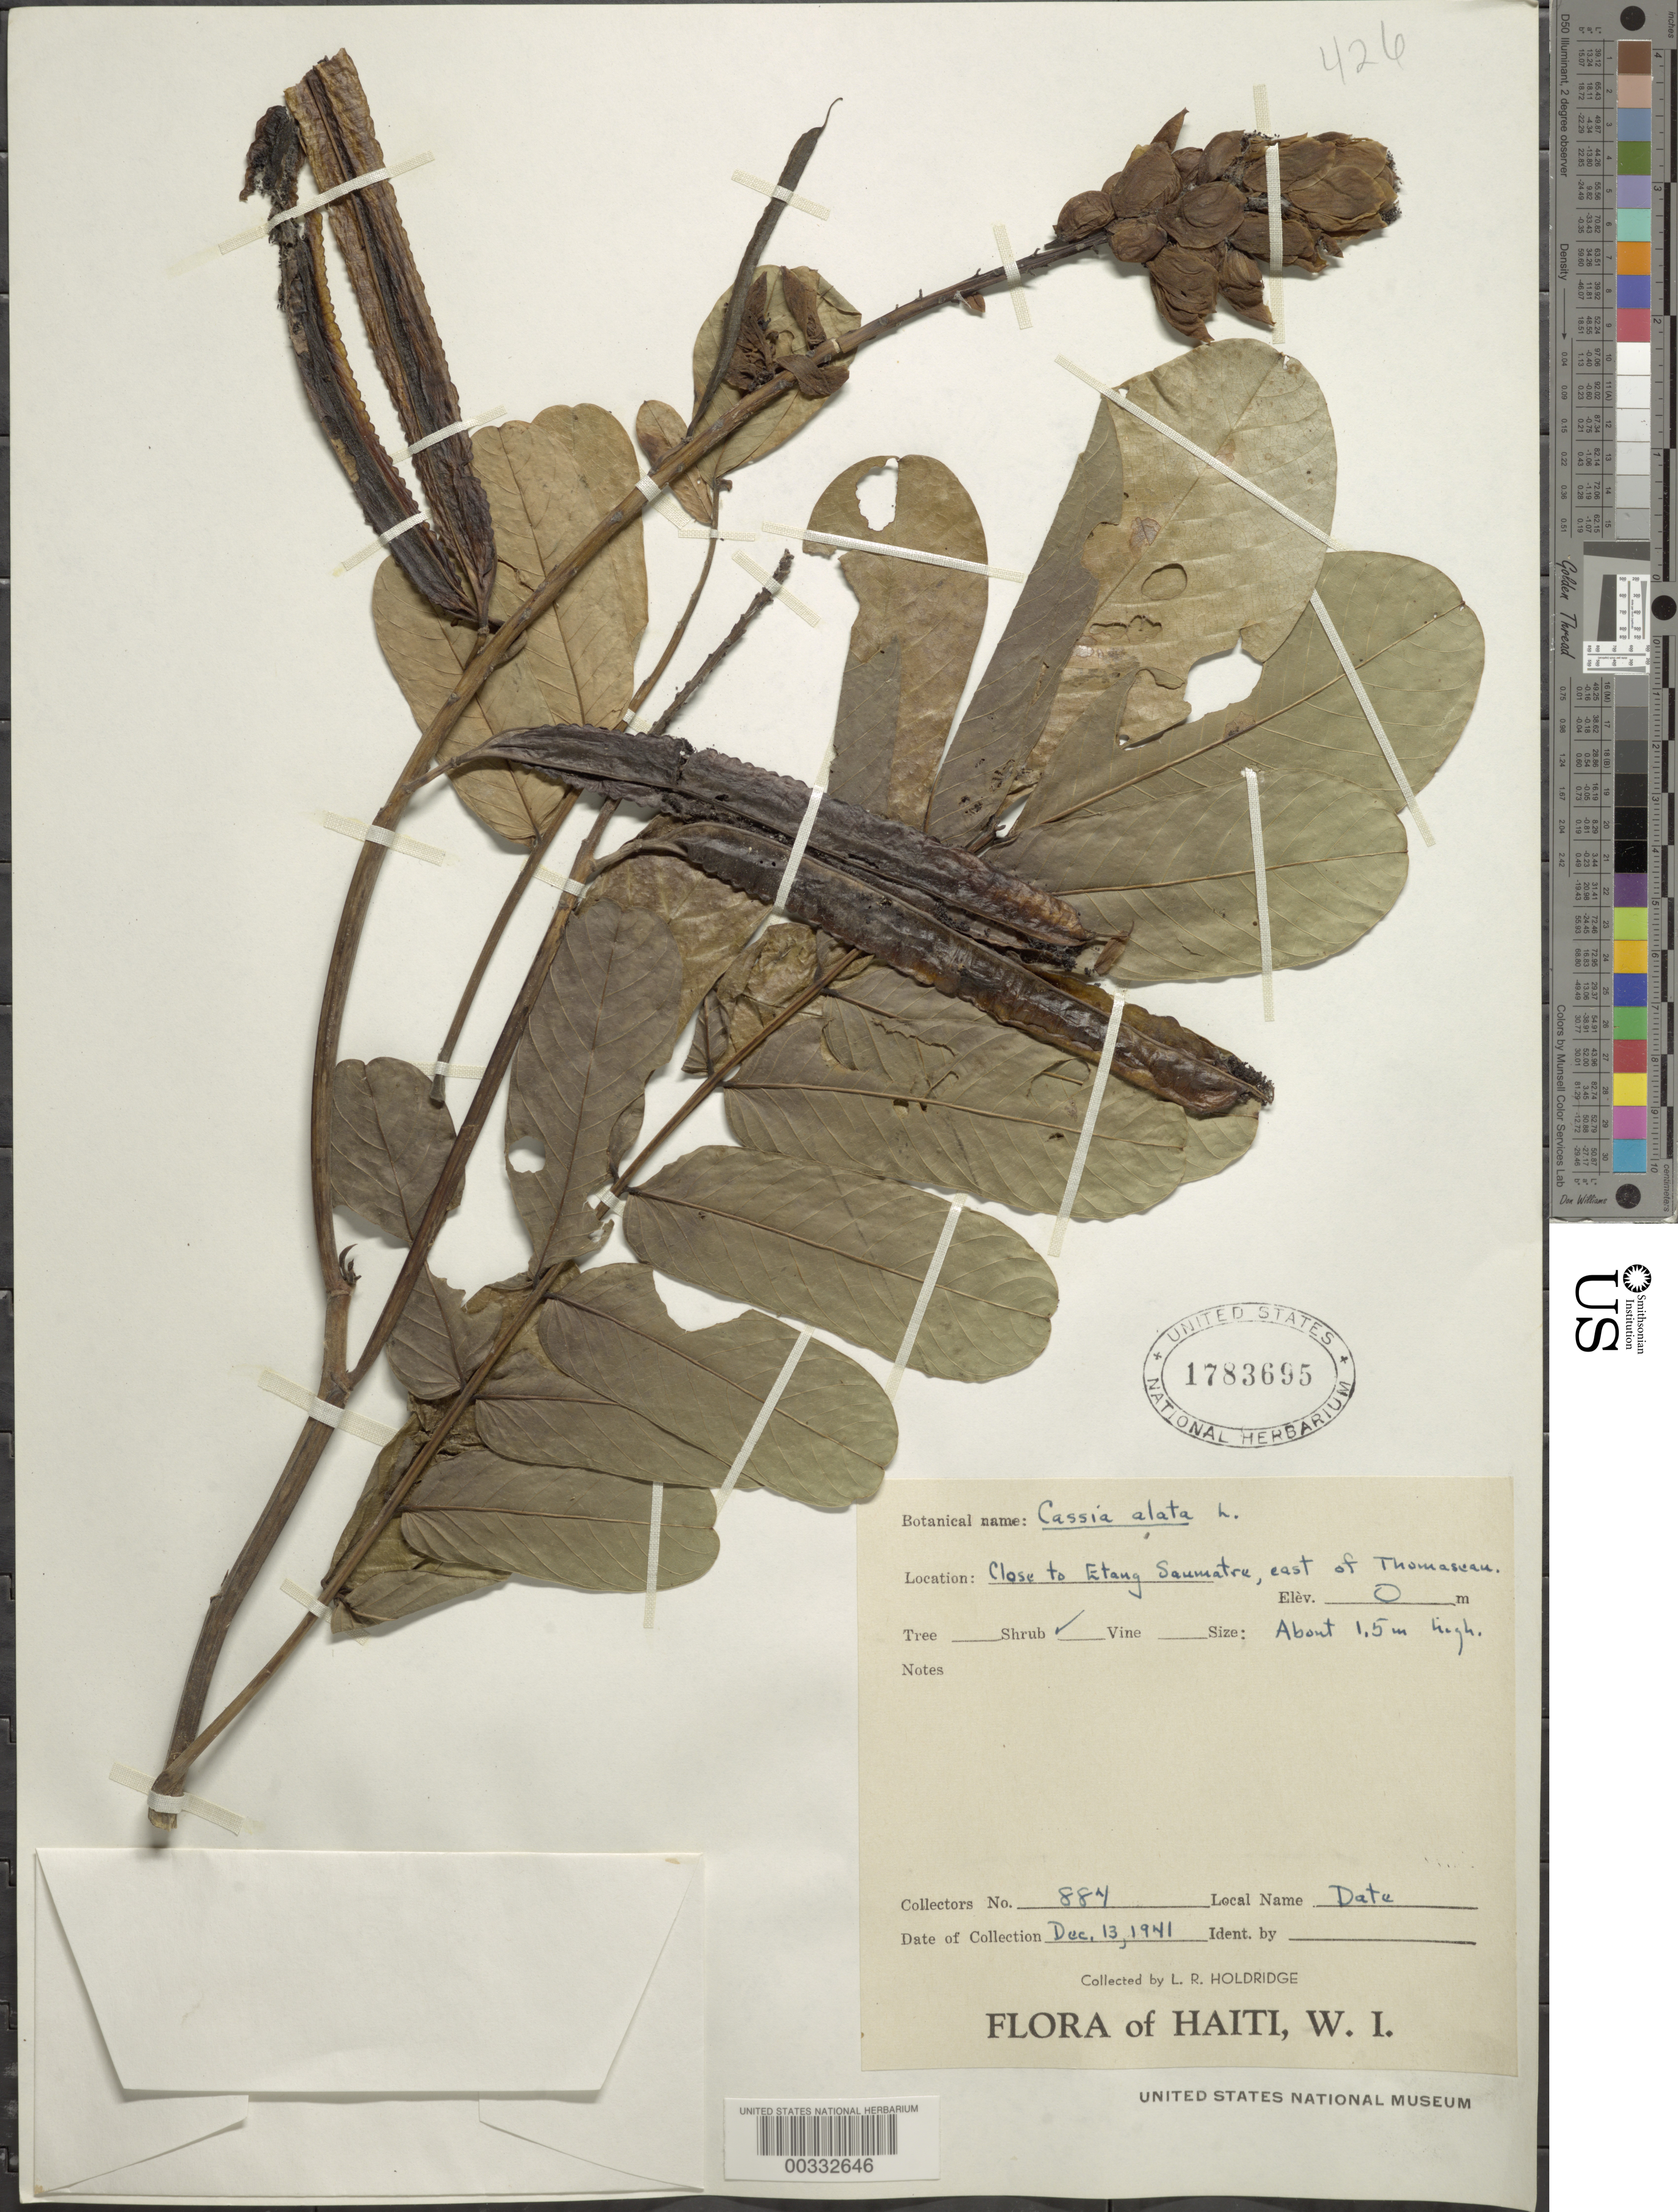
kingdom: Plantae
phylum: Tracheophyta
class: Magnoliopsida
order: Fabales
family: Fabaceae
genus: Senna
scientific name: Senna alata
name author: (L.) Roxb.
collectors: L. Holdridge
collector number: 884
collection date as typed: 13 Dec 1941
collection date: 1941-12-13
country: Haiti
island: Hispaniola Island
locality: Close to etang saumatre, e of thomascan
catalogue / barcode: US 1783695